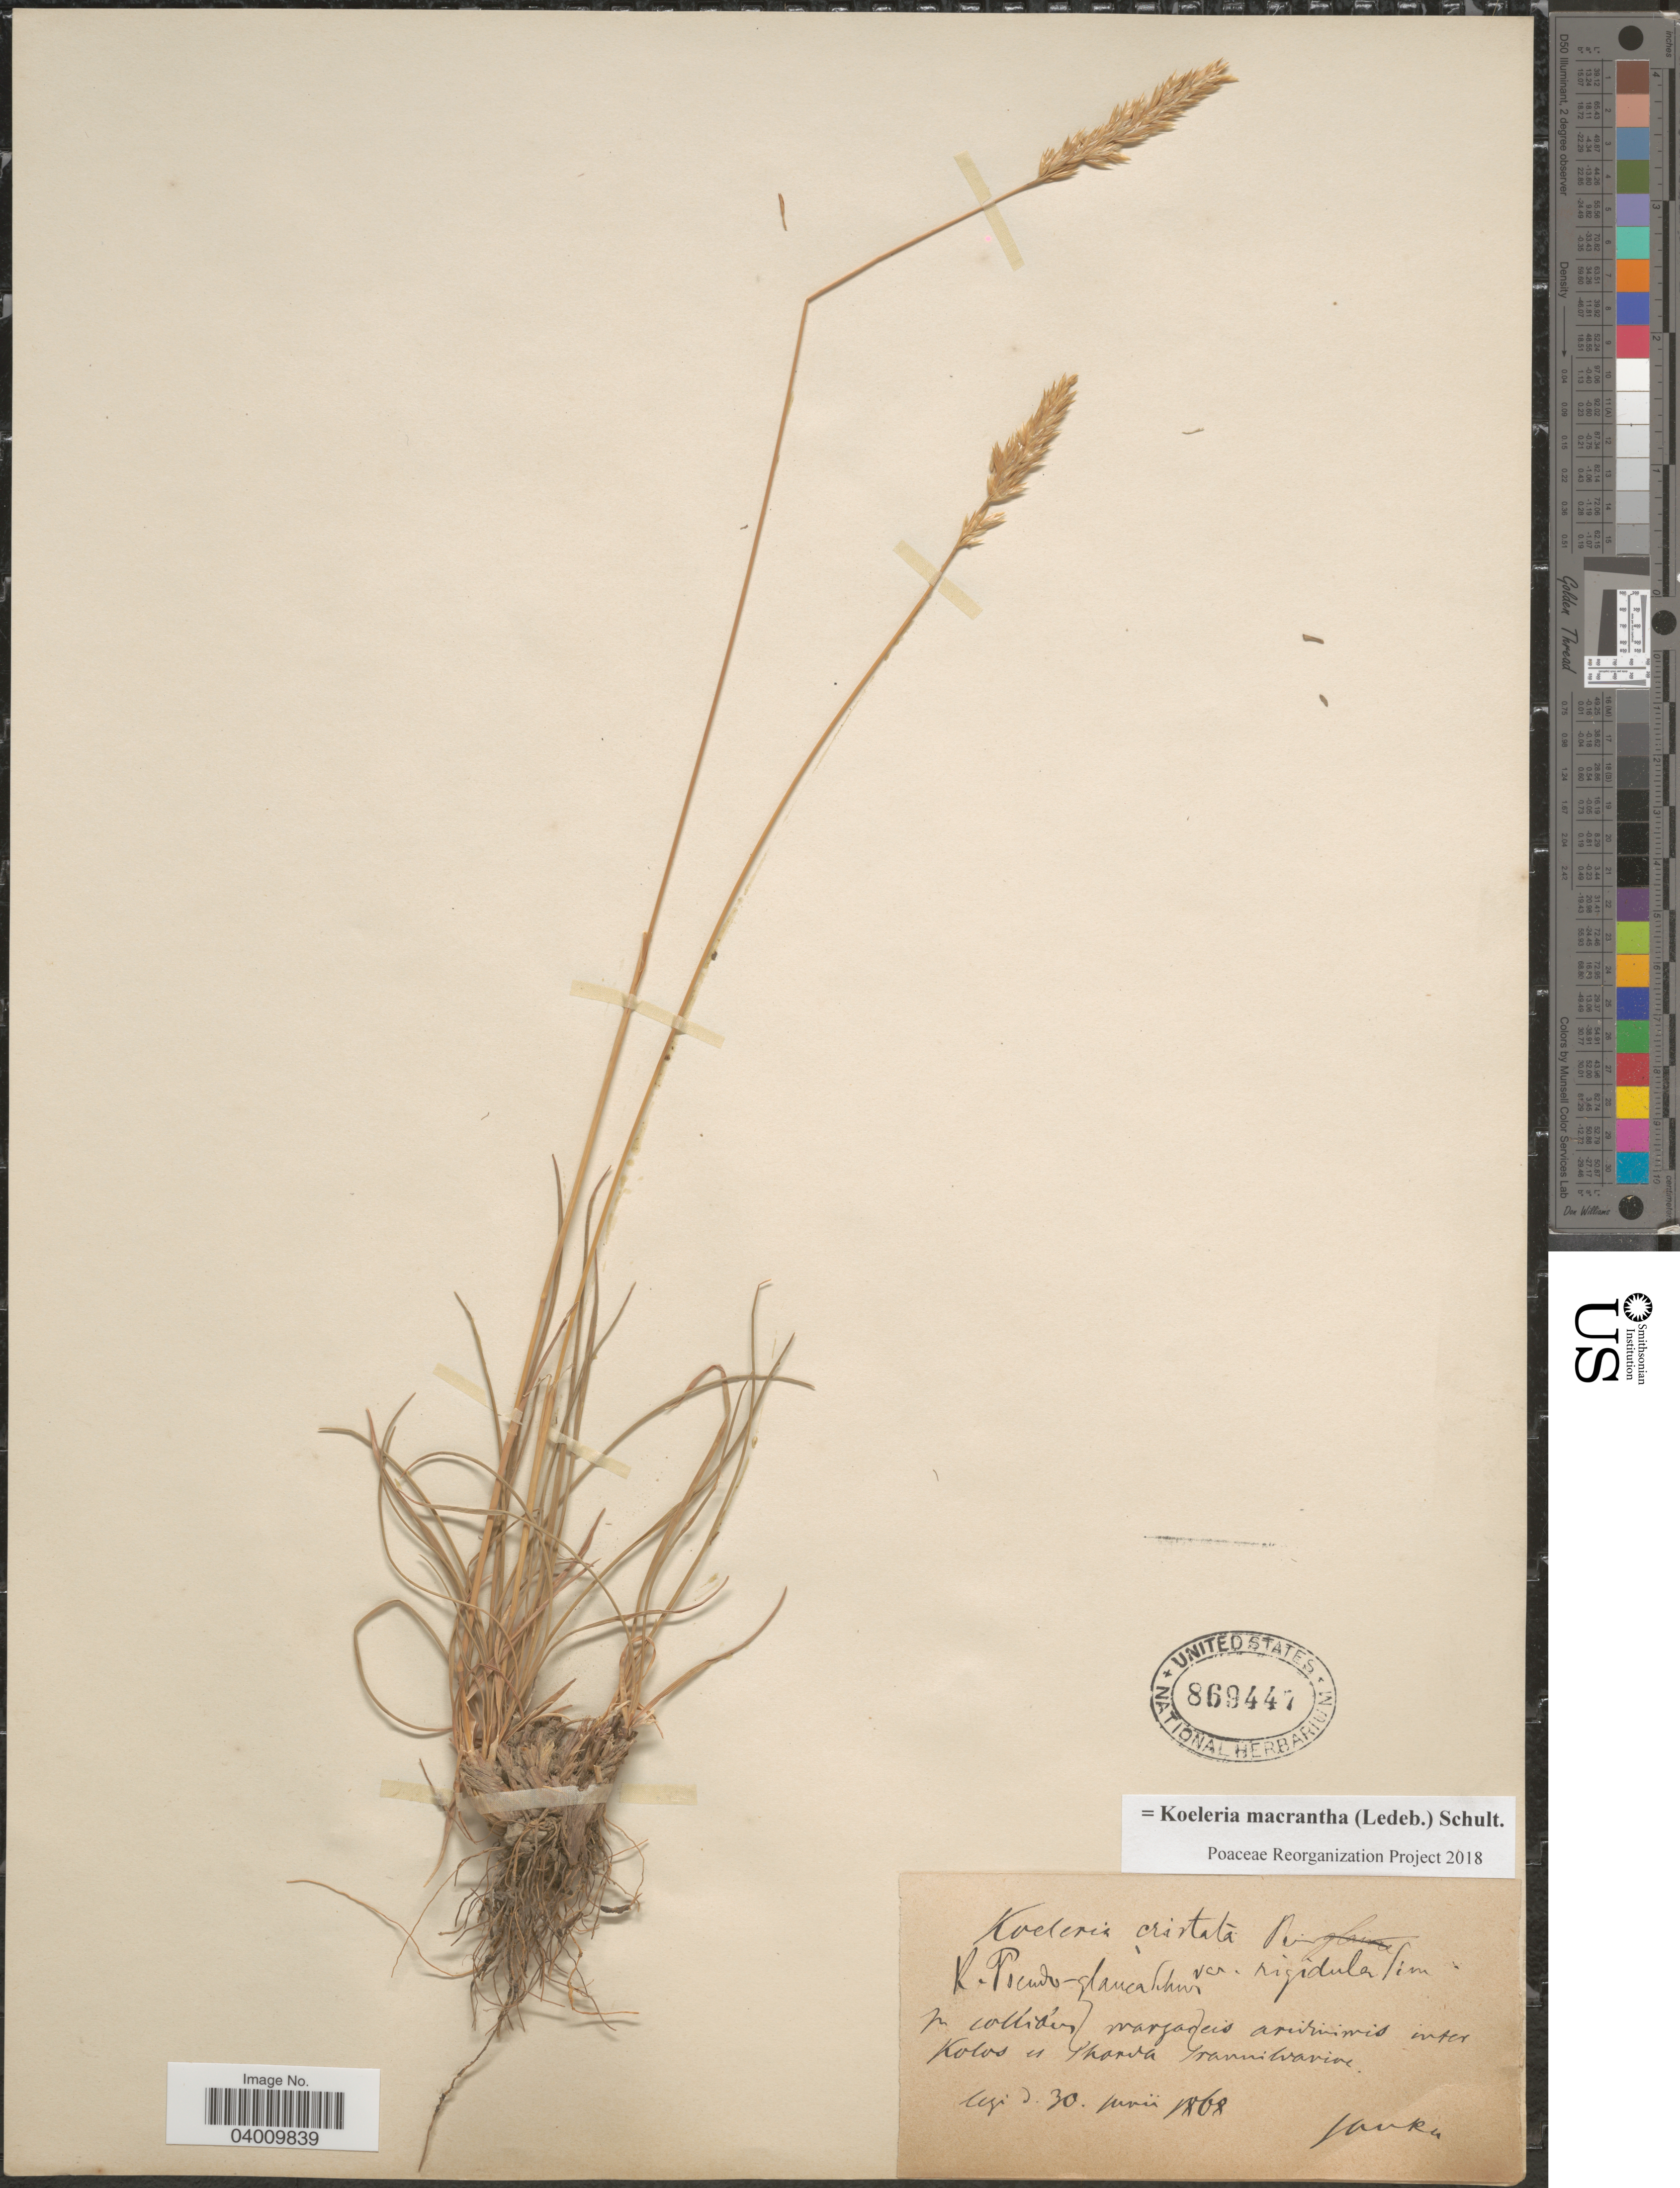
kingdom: Plantae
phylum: Tracheophyta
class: Liliopsida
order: Poales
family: Poaceae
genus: Koeleria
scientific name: Koeleria macrantha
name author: (Ledeb.) Schult.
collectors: V. Janka von Bulcs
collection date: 1868-06-30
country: Romania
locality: In collibus margaceis aridimis inter Kolos Phanda transsilvaniae. [interpreted]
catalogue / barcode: US 869447